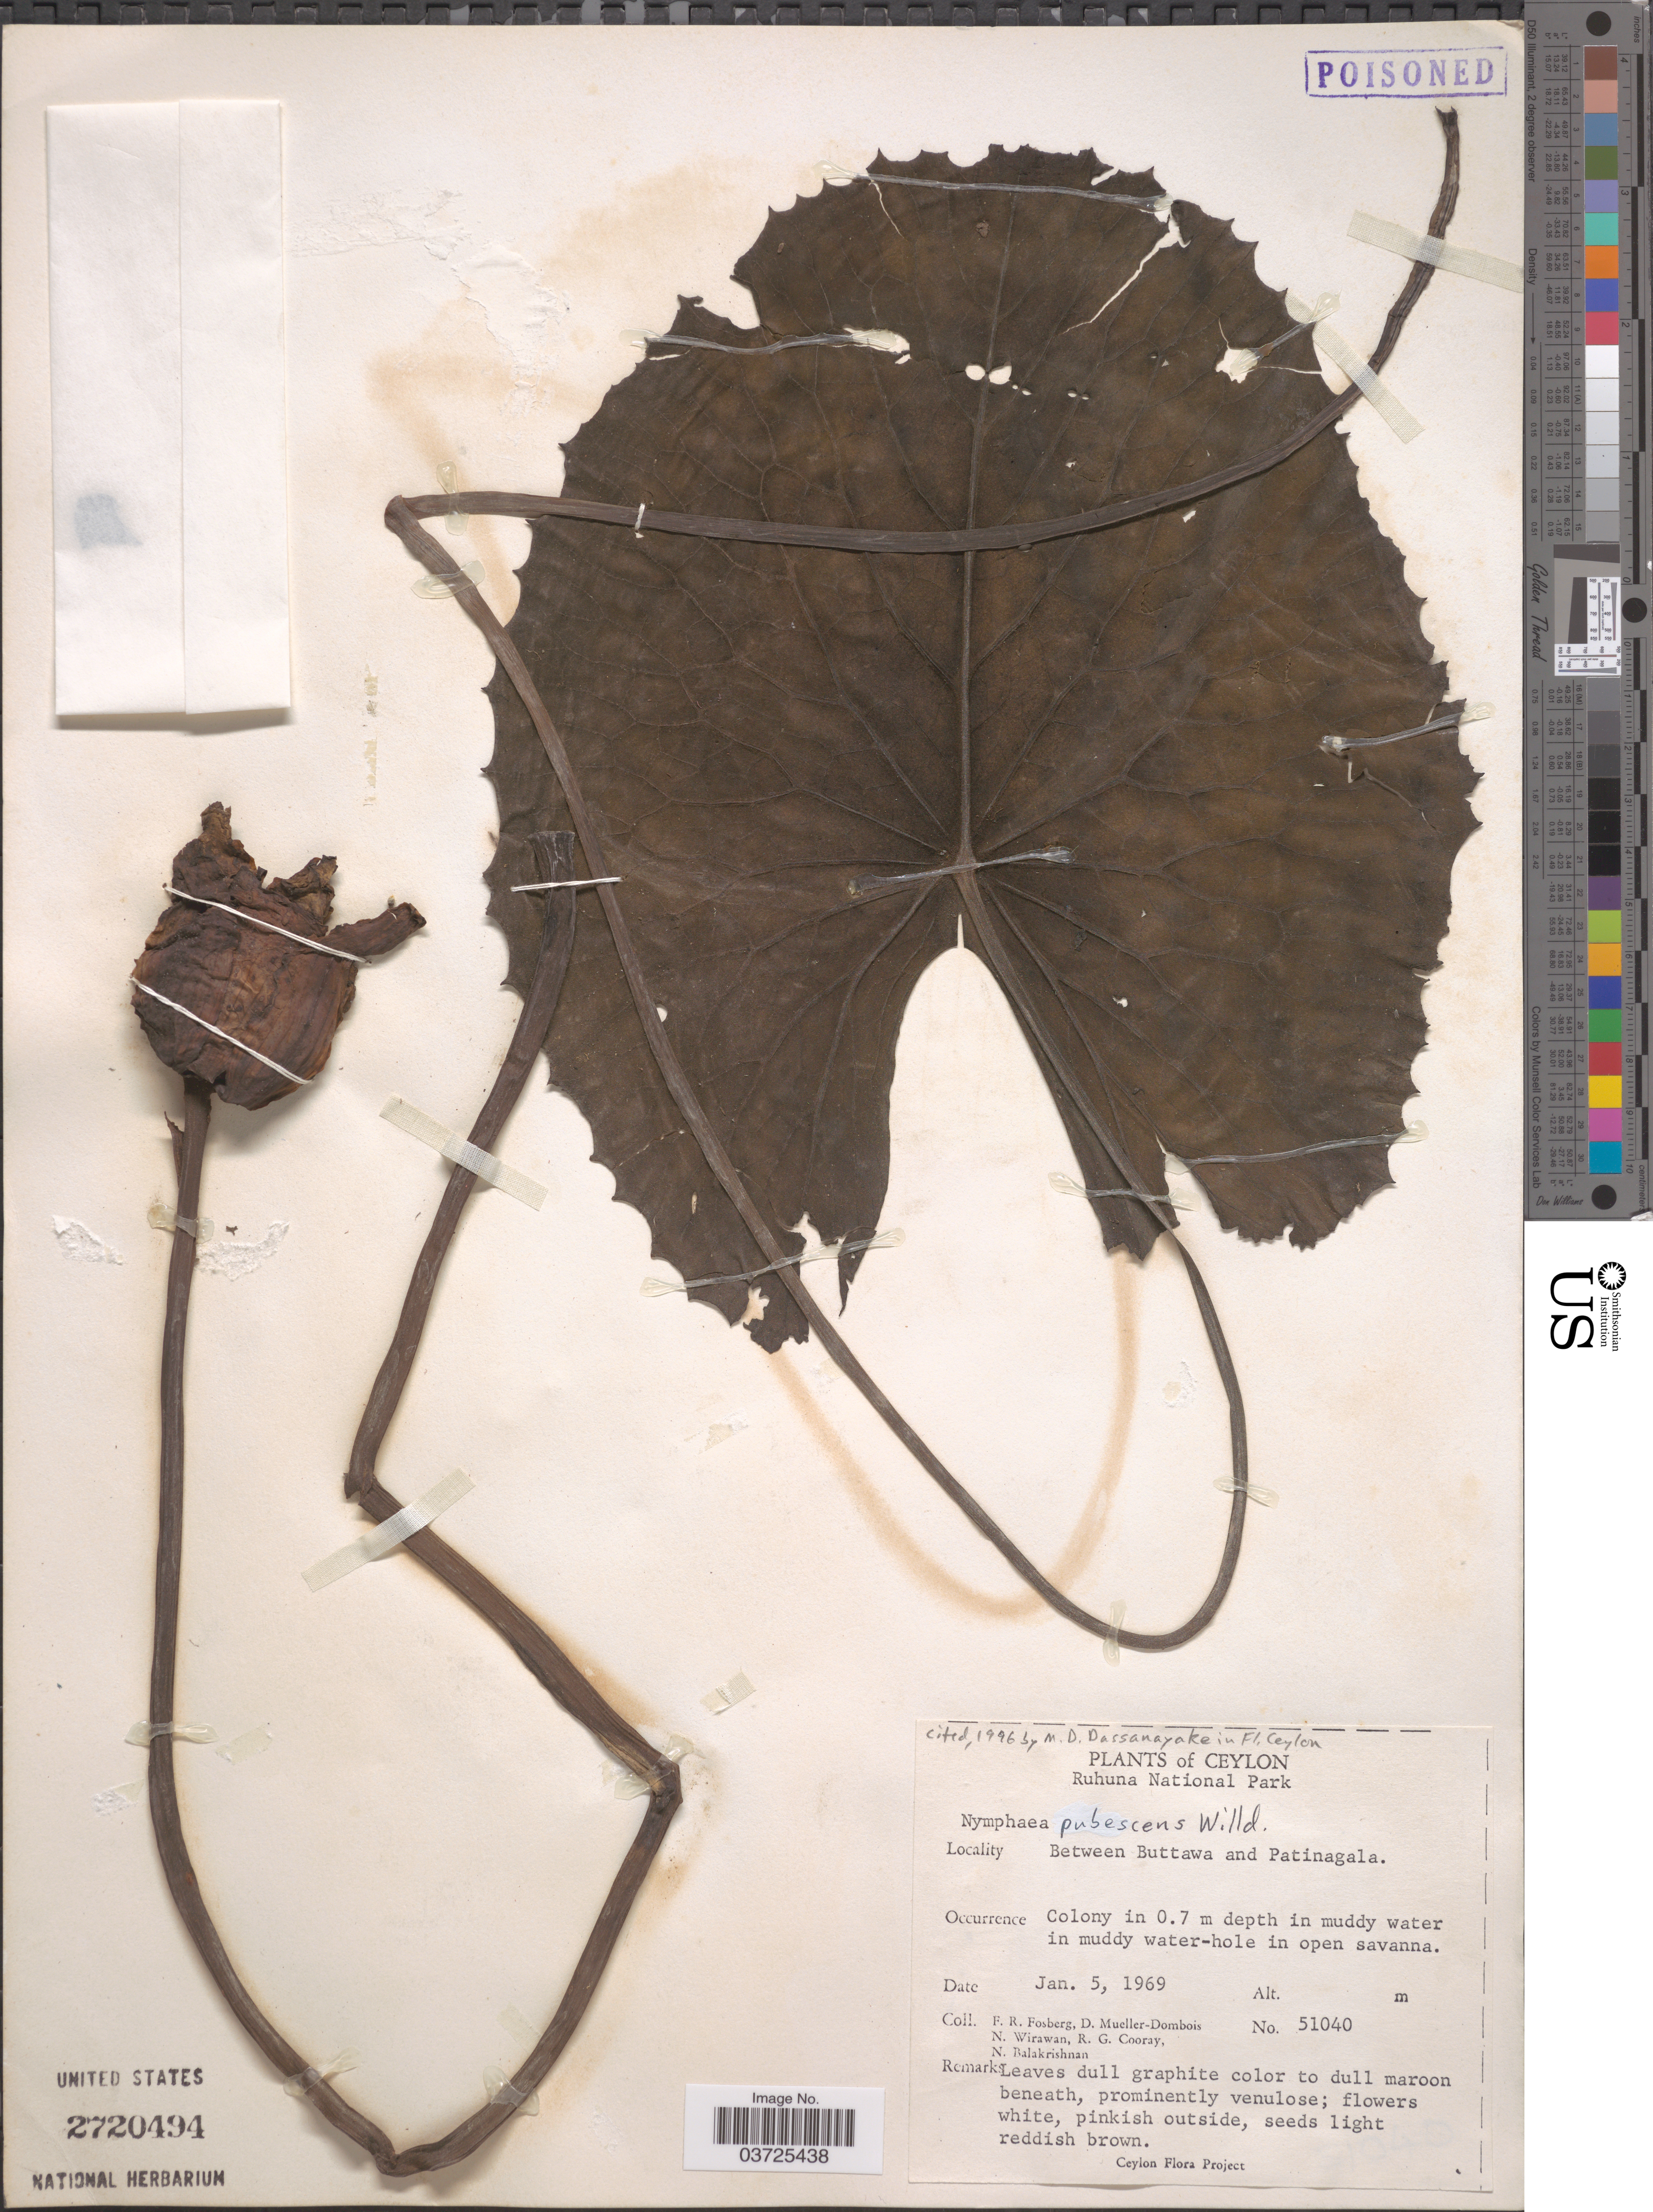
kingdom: Plantae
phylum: Tracheophyta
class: Magnoliopsida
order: Nymphaeales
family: Nymphaeaceae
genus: Nymphaea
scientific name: Nymphaea pubescens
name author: Willd.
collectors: F. R. Fosberg, D. Mueller-Dombois, N. Wirawan, R. Cooray & N. Balakrishnan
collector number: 51040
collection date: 1969-01-05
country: Sri Lanka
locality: Ceylon. Ruhuna National Park. Between Buttawa and Patinagala.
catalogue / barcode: US 2720494